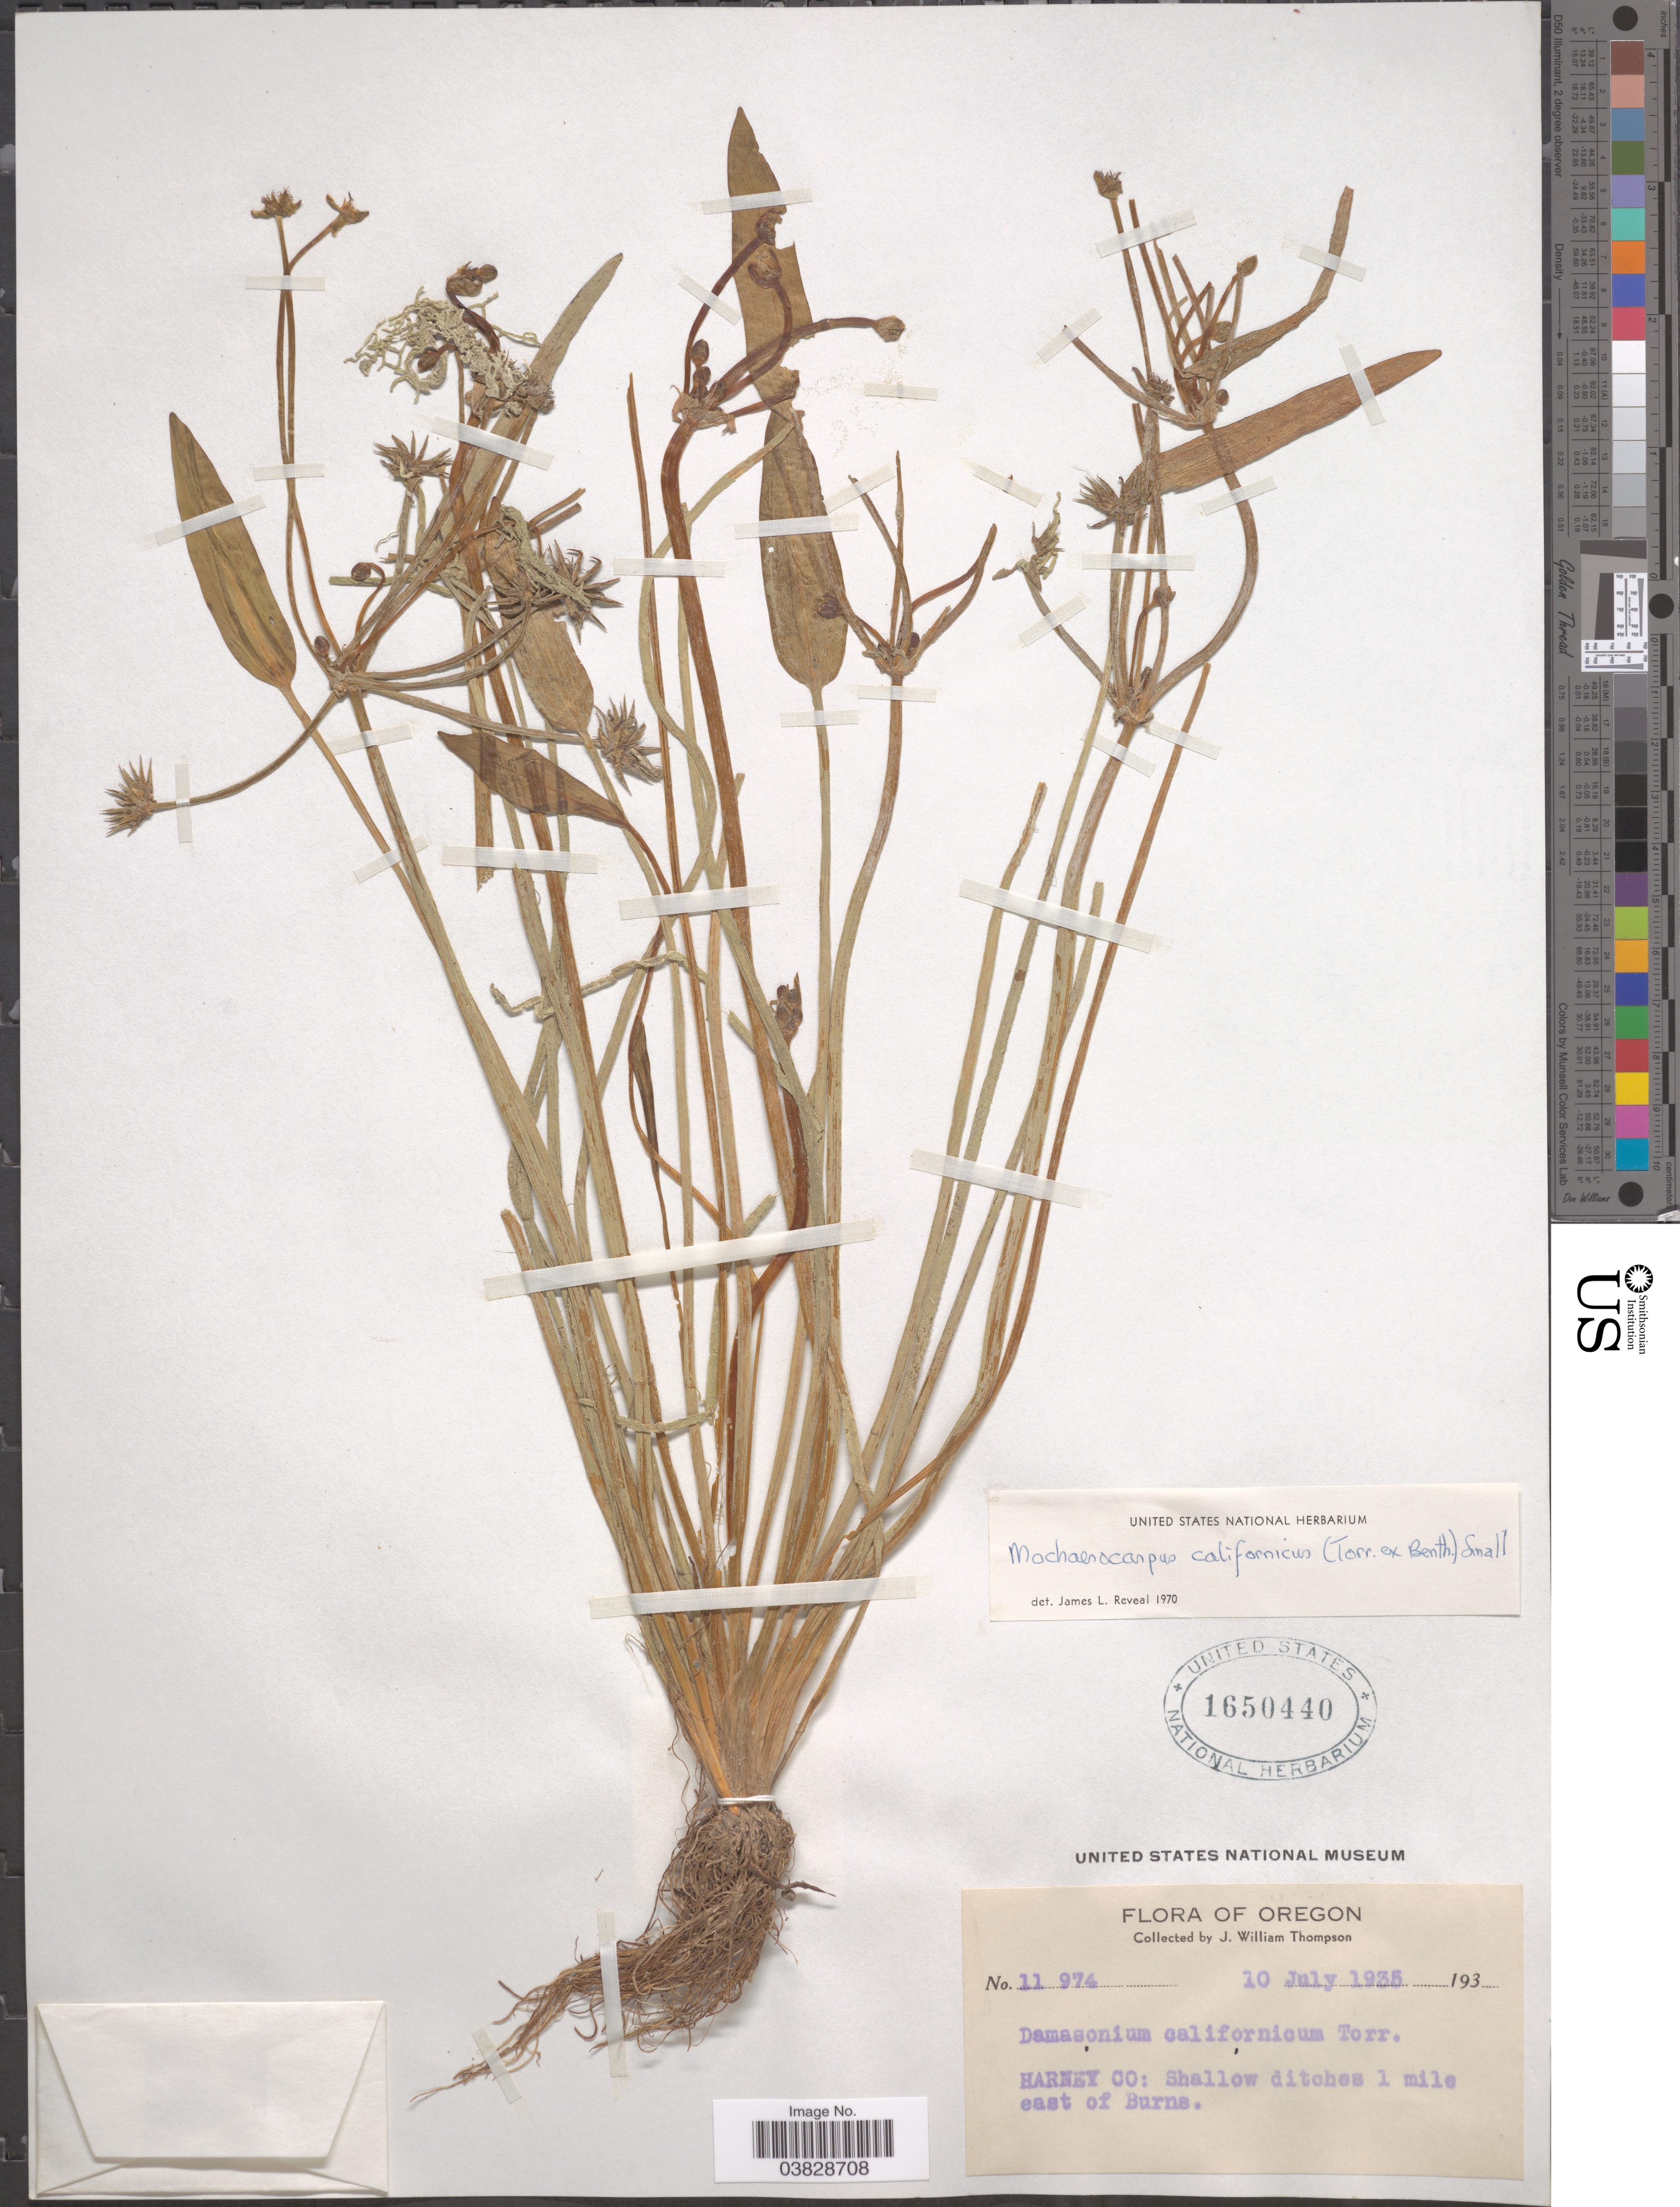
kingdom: Plantae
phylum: Tracheophyta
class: Liliopsida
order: Alismatales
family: Alismataceae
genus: Damasonium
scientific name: Damasonium californicum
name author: Torr.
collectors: J. W. Thompson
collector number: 11974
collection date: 1935-07-10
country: United States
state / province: Oregon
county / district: Harney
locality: Harney Co: Shallow ditches 1 mile east of Burns.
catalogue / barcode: US 1650440